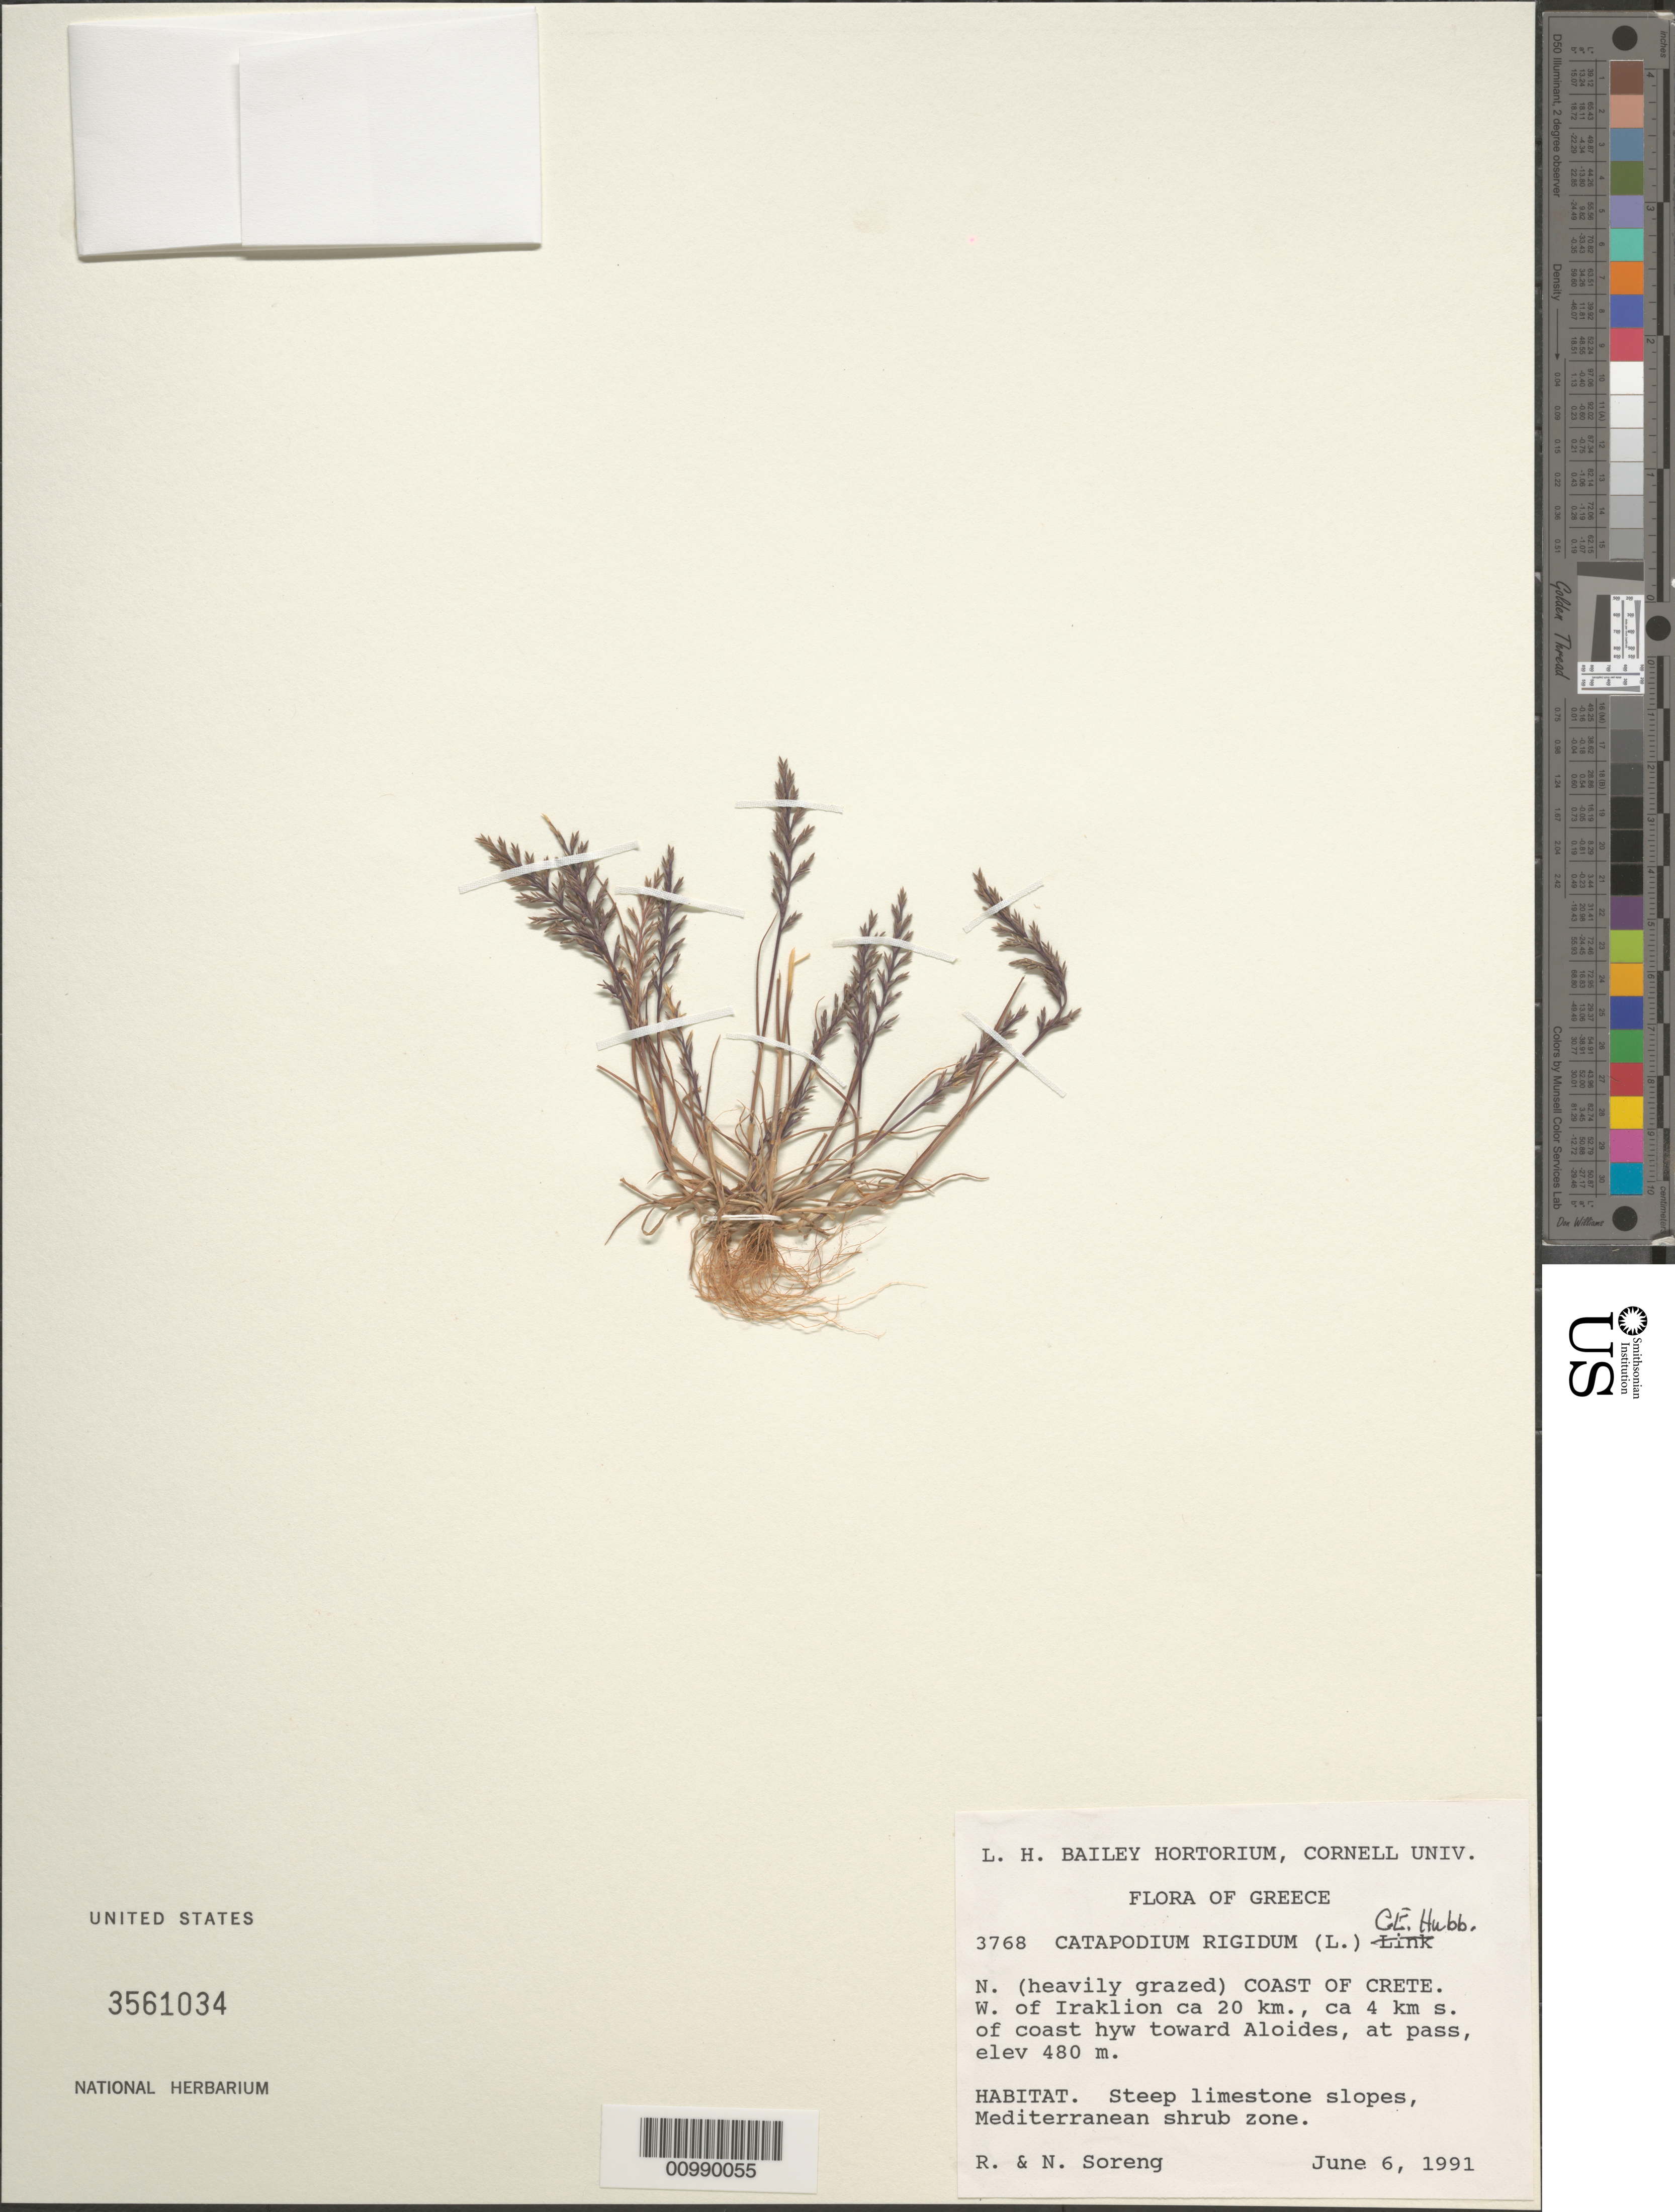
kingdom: Plantae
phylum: Tracheophyta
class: Liliopsida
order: Poales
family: Poaceae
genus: Catapodium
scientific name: Catapodium rigidum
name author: (L.) C.E. Hubb.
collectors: R. J. Soreng & N. L. Soreng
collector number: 3768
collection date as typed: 06 Jun 1991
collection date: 1991-06-06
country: Greece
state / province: Crete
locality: N coast. W of Iraklion ca 20 km., ca 4 km S of coast hyw toward Aloides, at pass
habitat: Steep limestone slopes, Mediterranean shrub zone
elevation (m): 480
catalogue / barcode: US 3561034